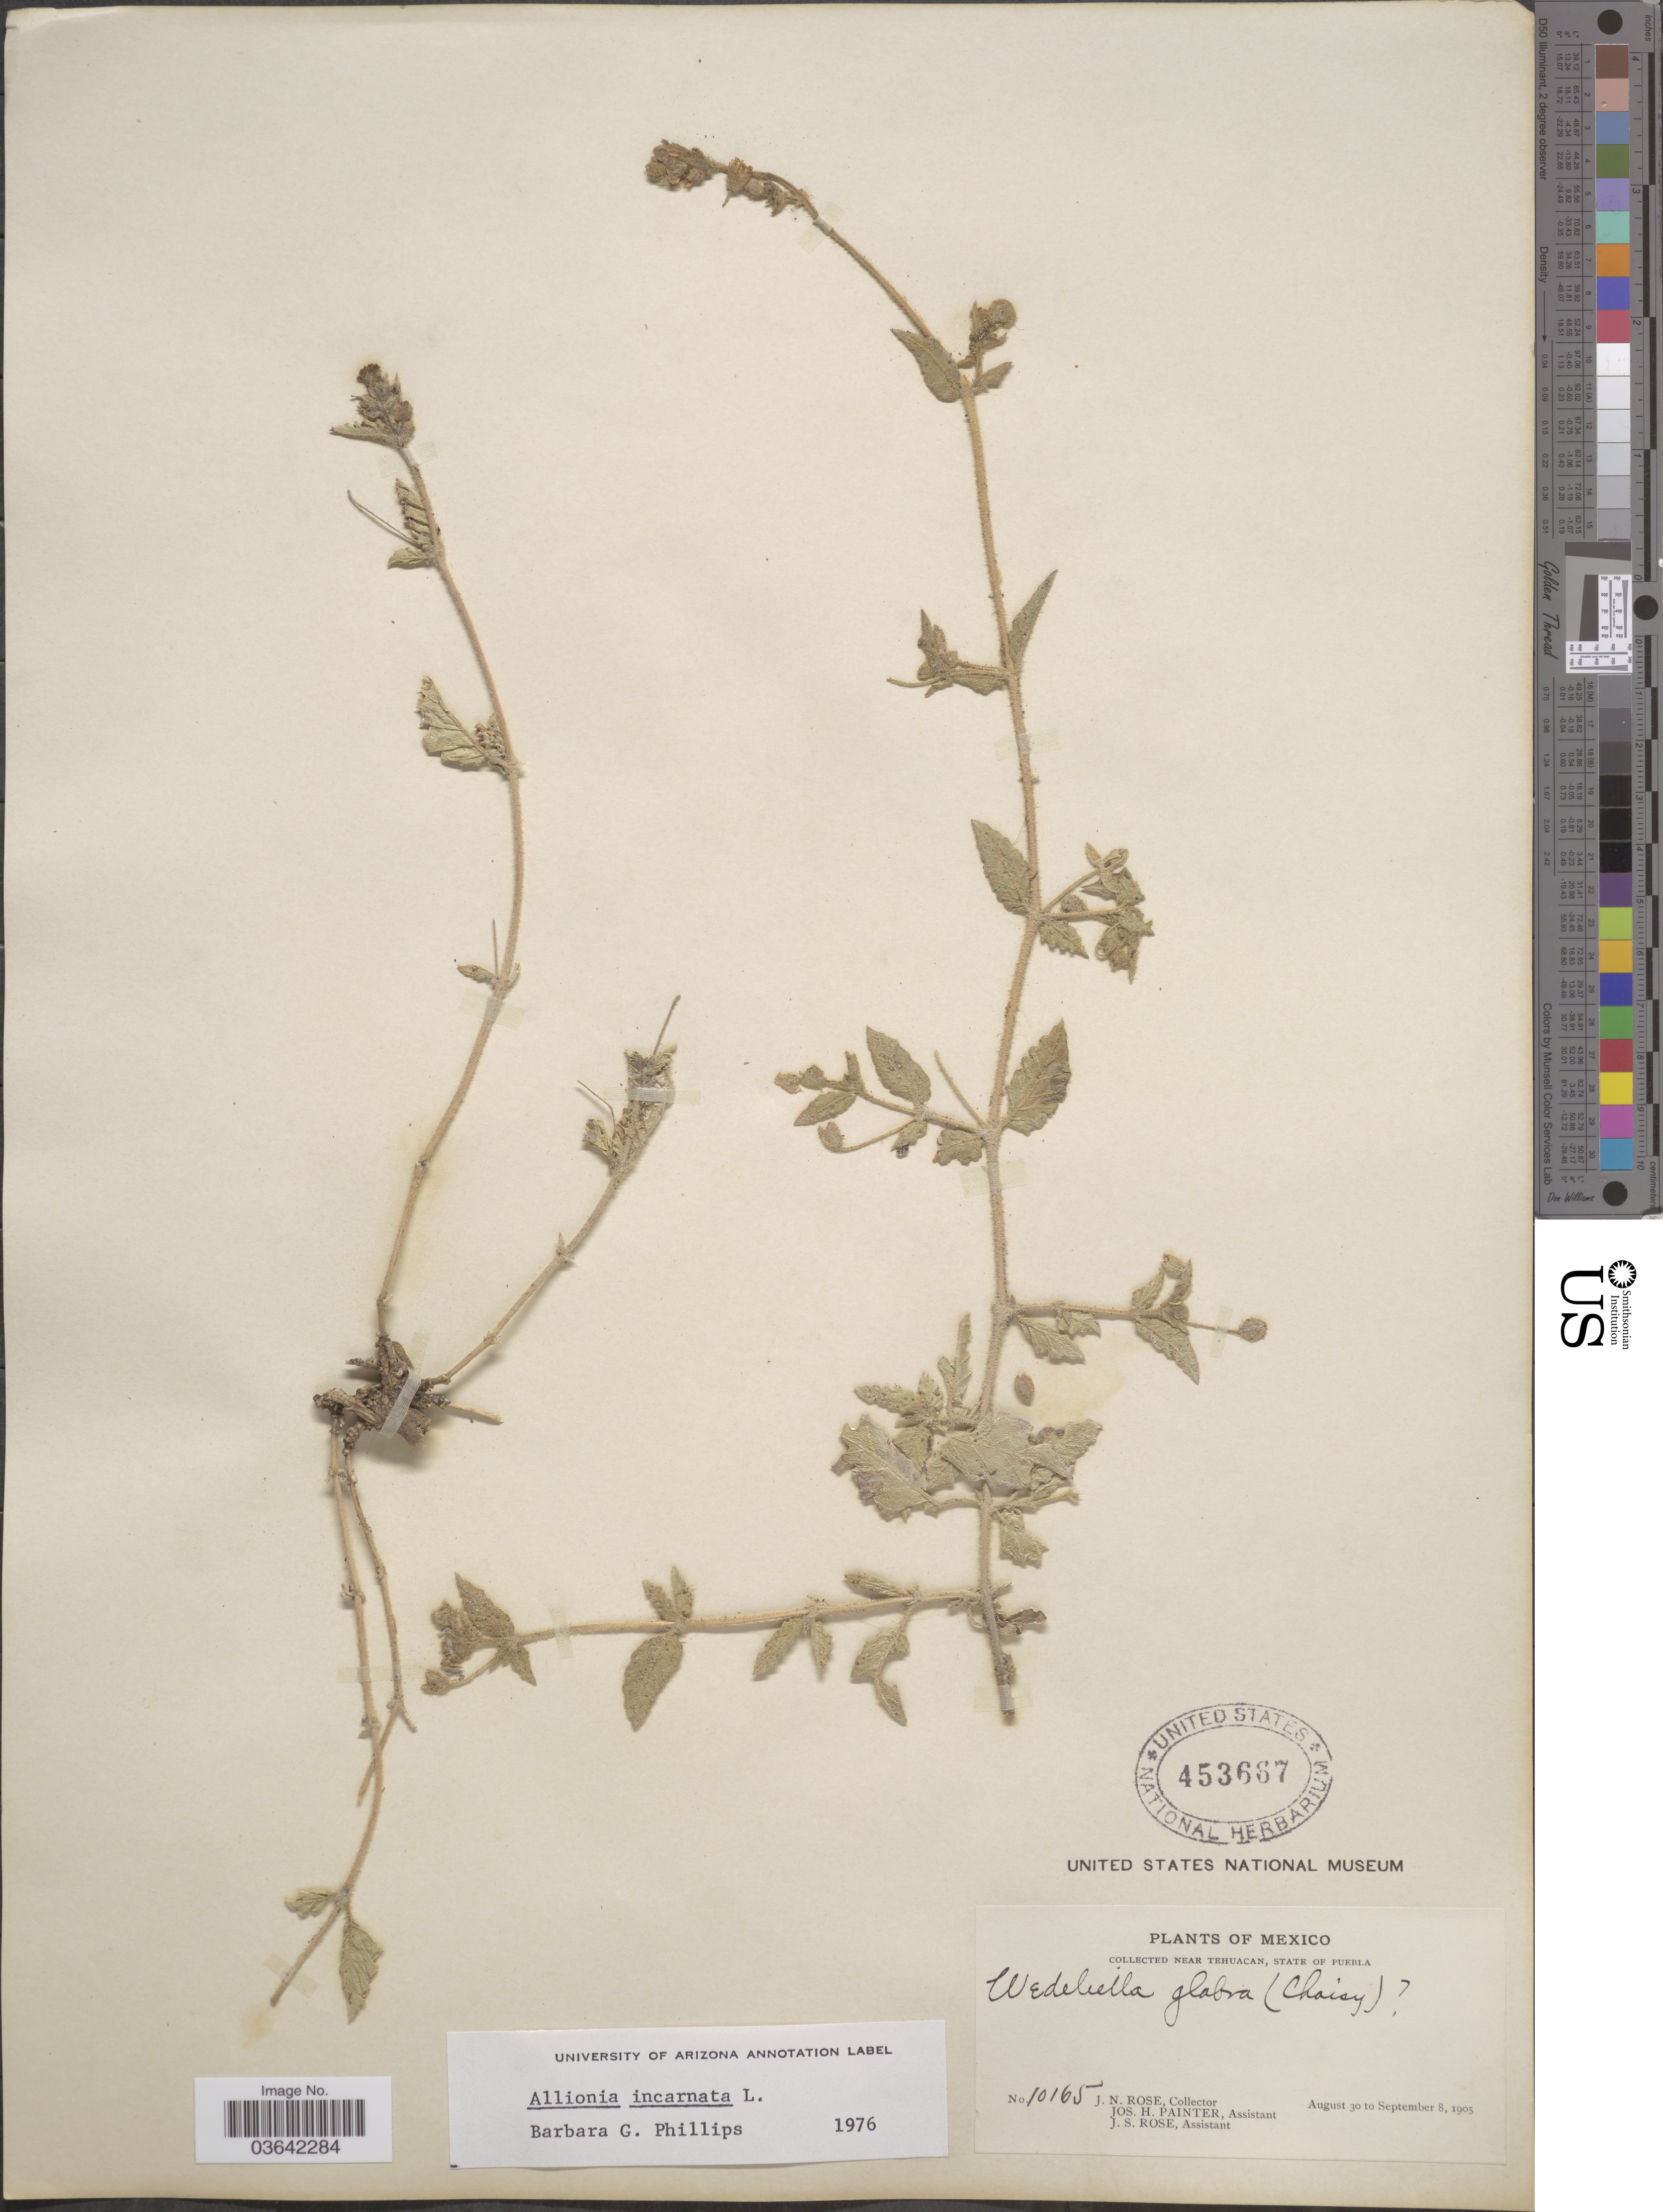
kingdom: Plantae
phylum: Tracheophyta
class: Magnoliopsida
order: Caryophyllales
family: Nyctaginaceae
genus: Allionia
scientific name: Allionia incarnata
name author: L.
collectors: J. N. Rose, J. H. Painter & J. S. Rose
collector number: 10165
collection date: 1905-08-30/1905-09-08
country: Mexico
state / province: Puebla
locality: Near Tehuacan.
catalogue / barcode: US 453667